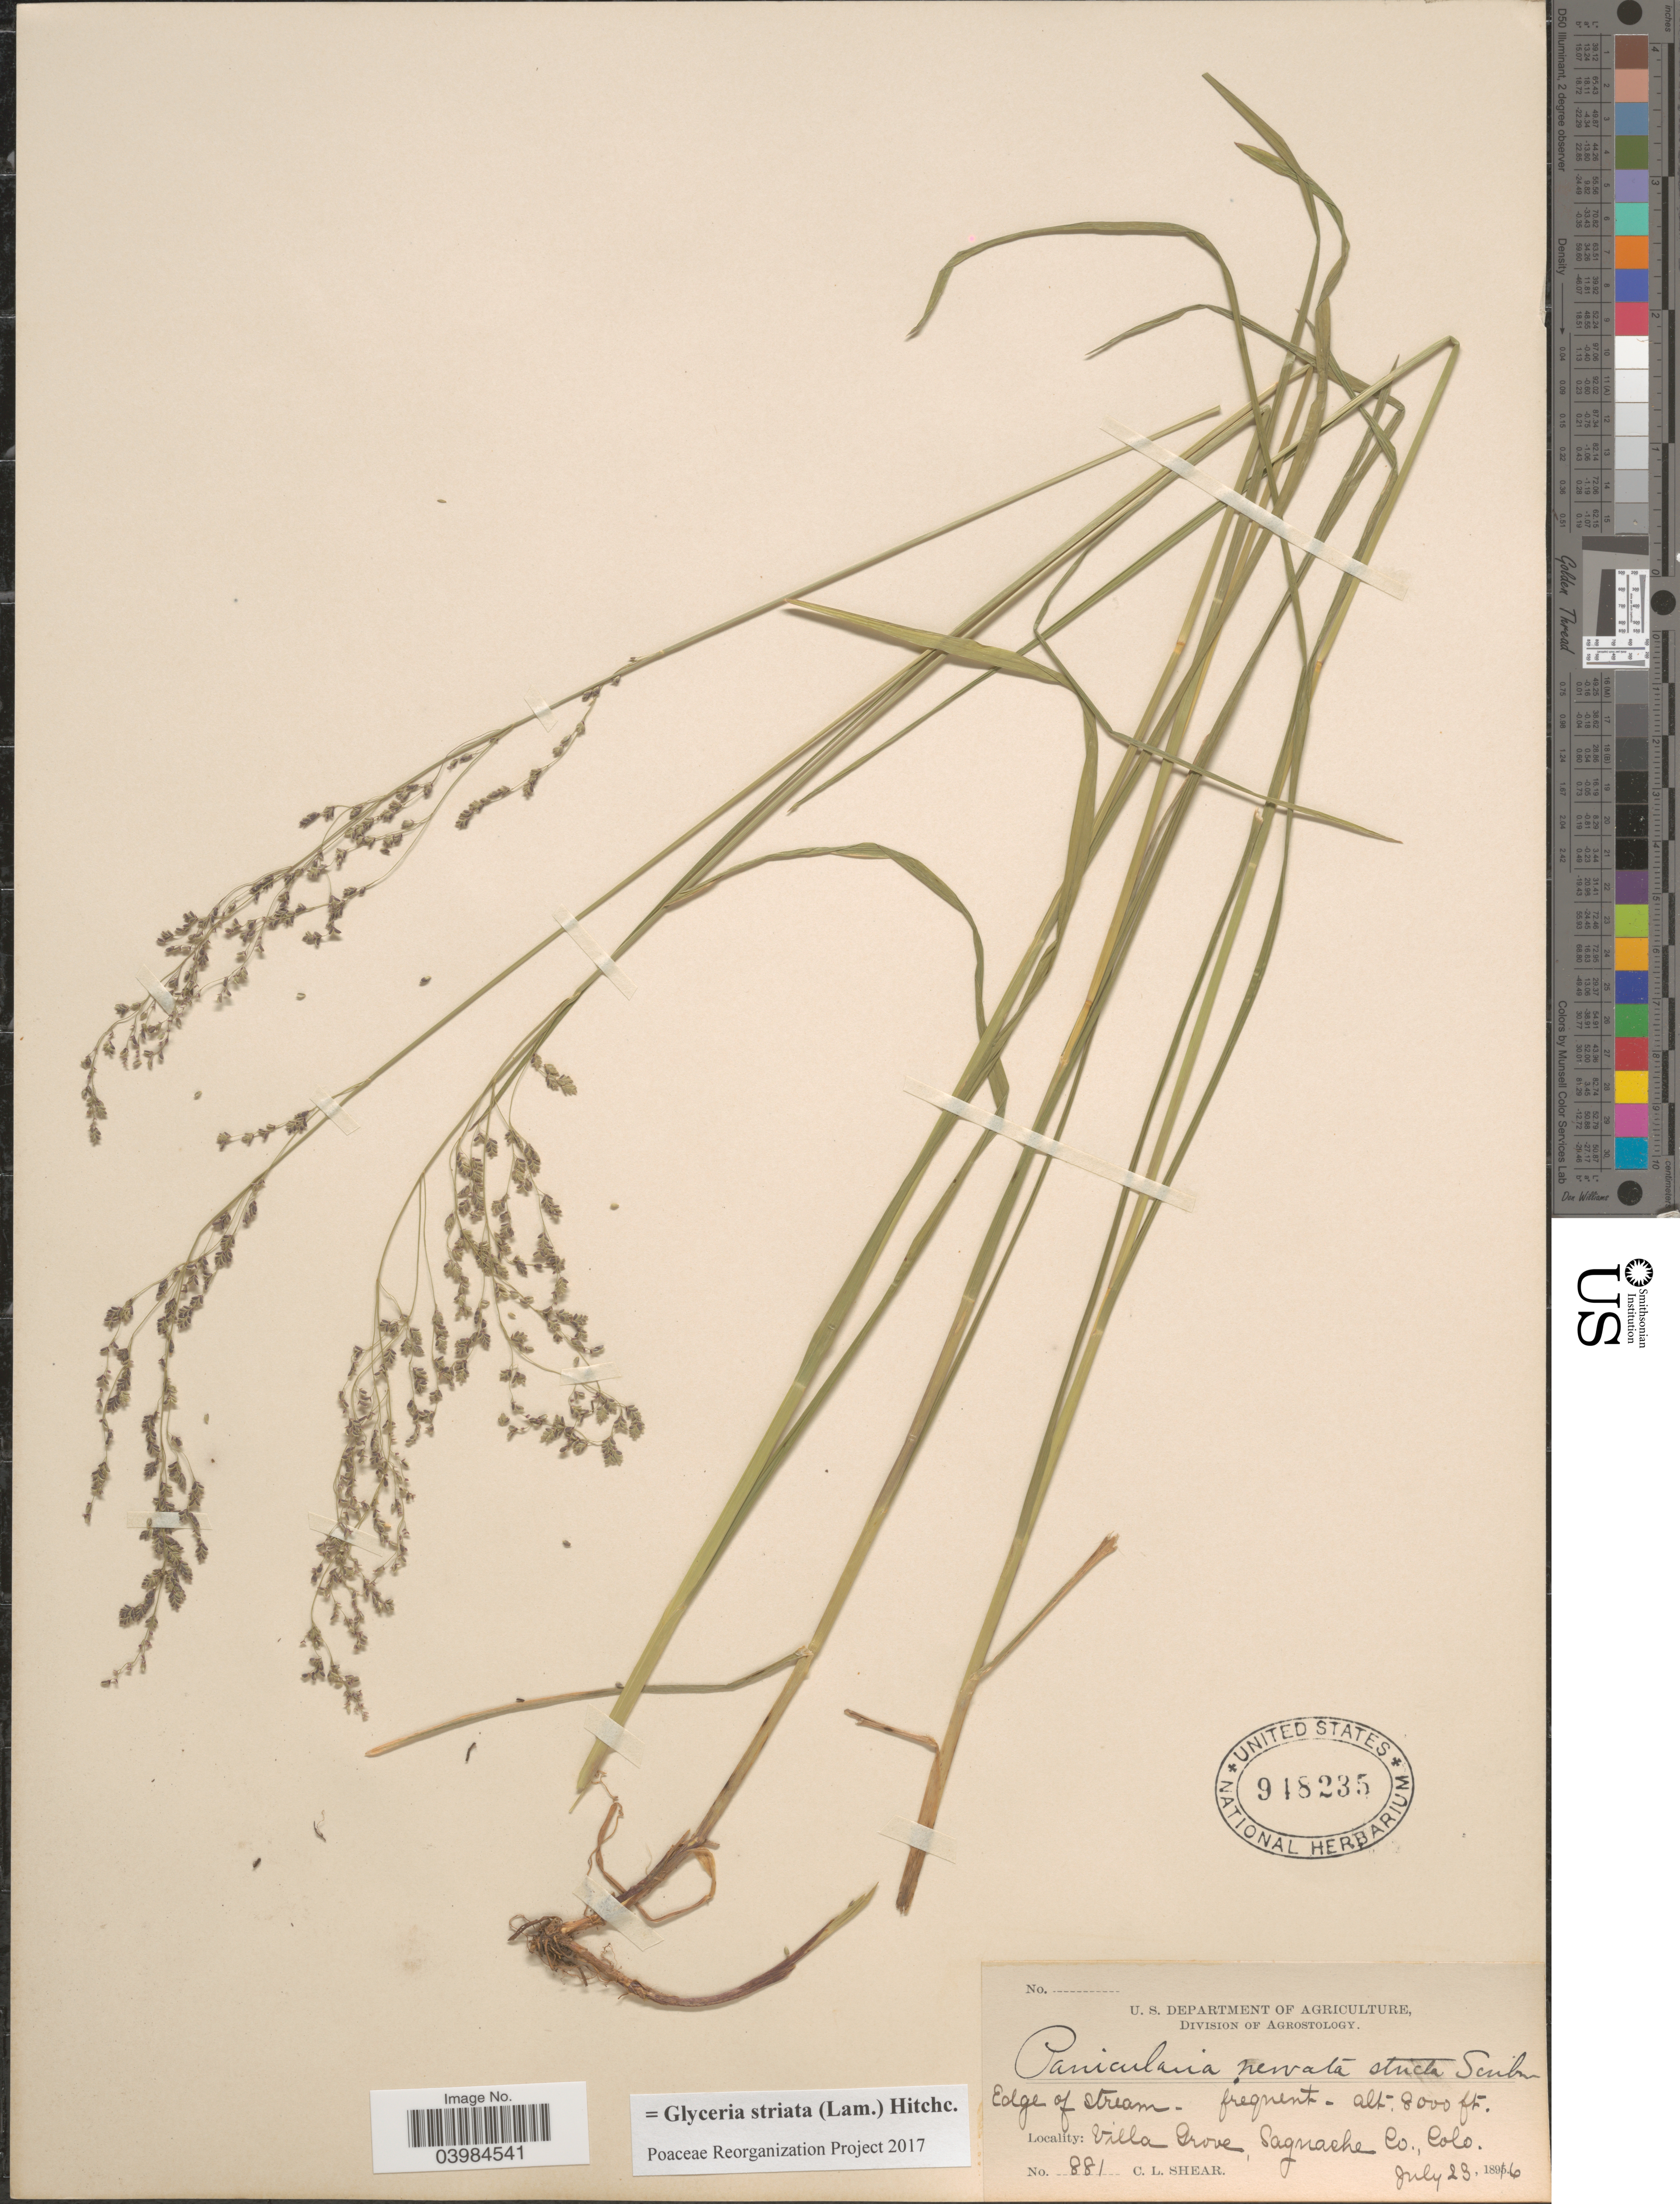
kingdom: Plantae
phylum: Tracheophyta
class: Liliopsida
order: Poales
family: Poaceae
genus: Glyceria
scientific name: Glyceria striata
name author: (Lam.) Hitchc.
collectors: C. L. Shear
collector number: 881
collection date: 1816-07-23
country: United States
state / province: Colorado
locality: Edge of stream. frequent - Villa Grove, Sagnache Co.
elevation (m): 2438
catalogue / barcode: US 918235